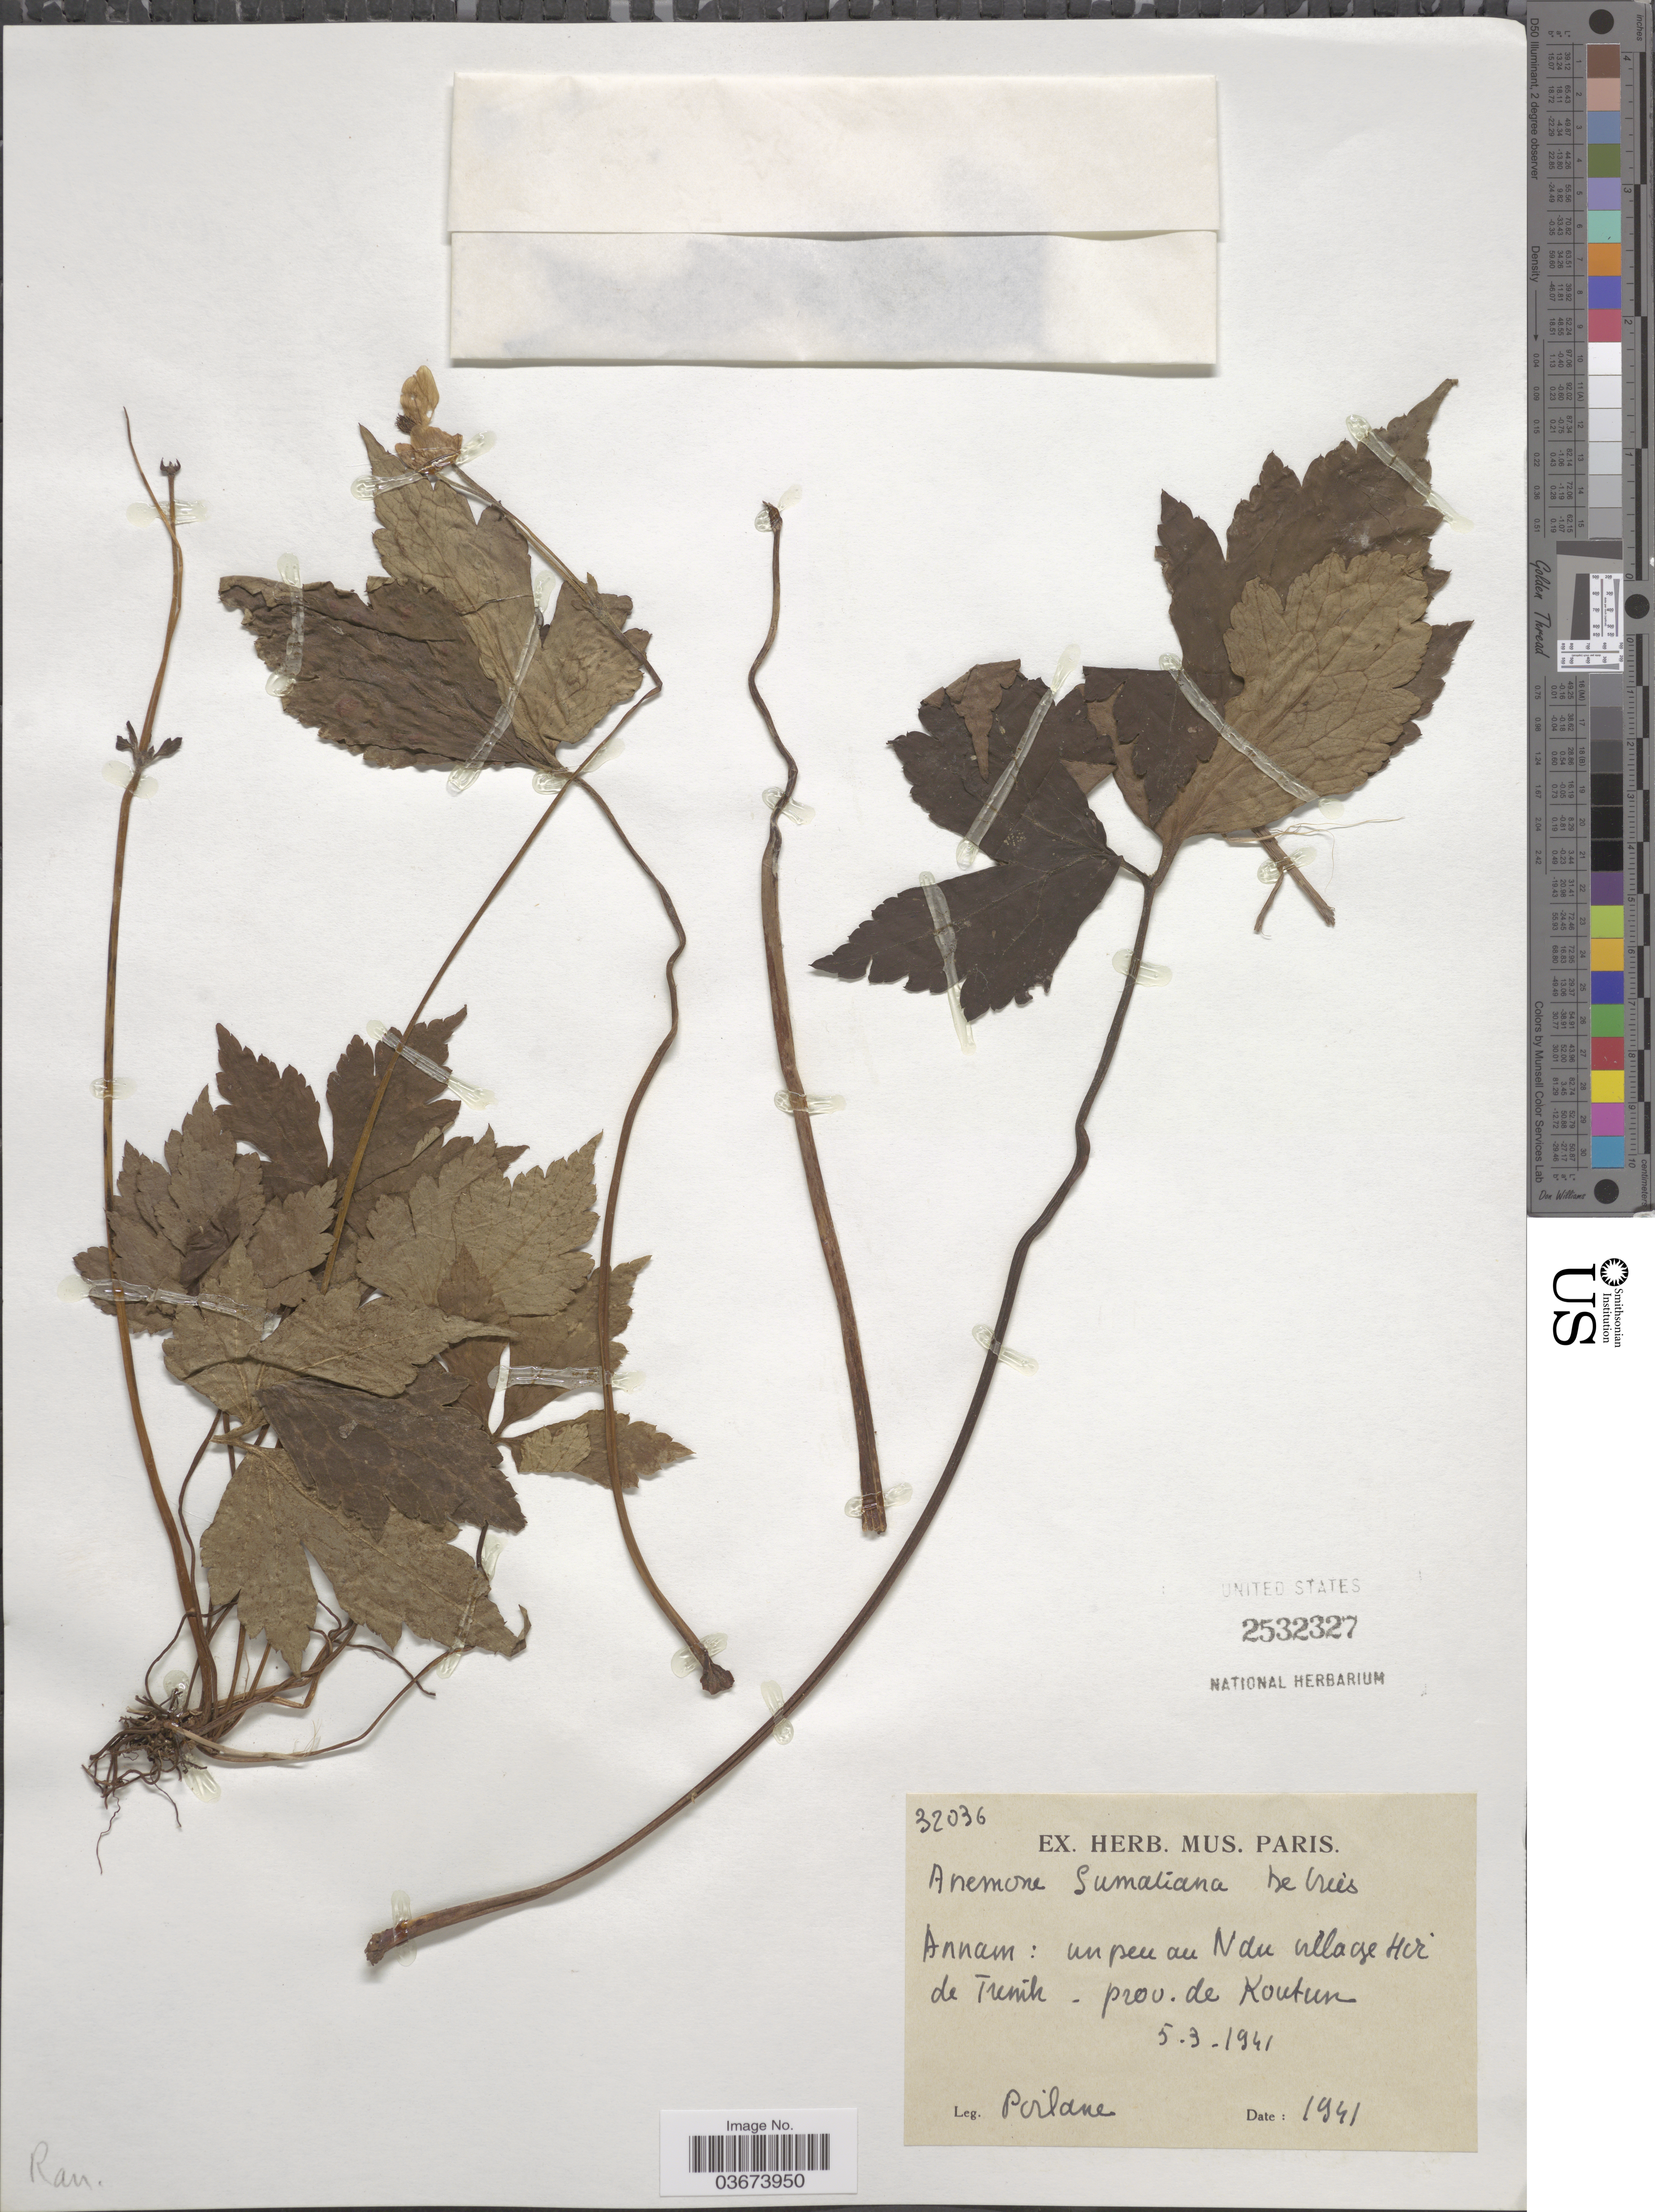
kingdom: Plantae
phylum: Tracheophyta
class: Magnoliopsida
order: Ranunculales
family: Ranunculaceae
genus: Anemone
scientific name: Anemone sumatrana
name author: de Vriese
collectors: -. Poilane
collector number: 32036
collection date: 1941-03-05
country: Vietnam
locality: Annam: un peu au Ndu village Hir de Trenik. - Prov. de Koutun.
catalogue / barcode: US 2532327